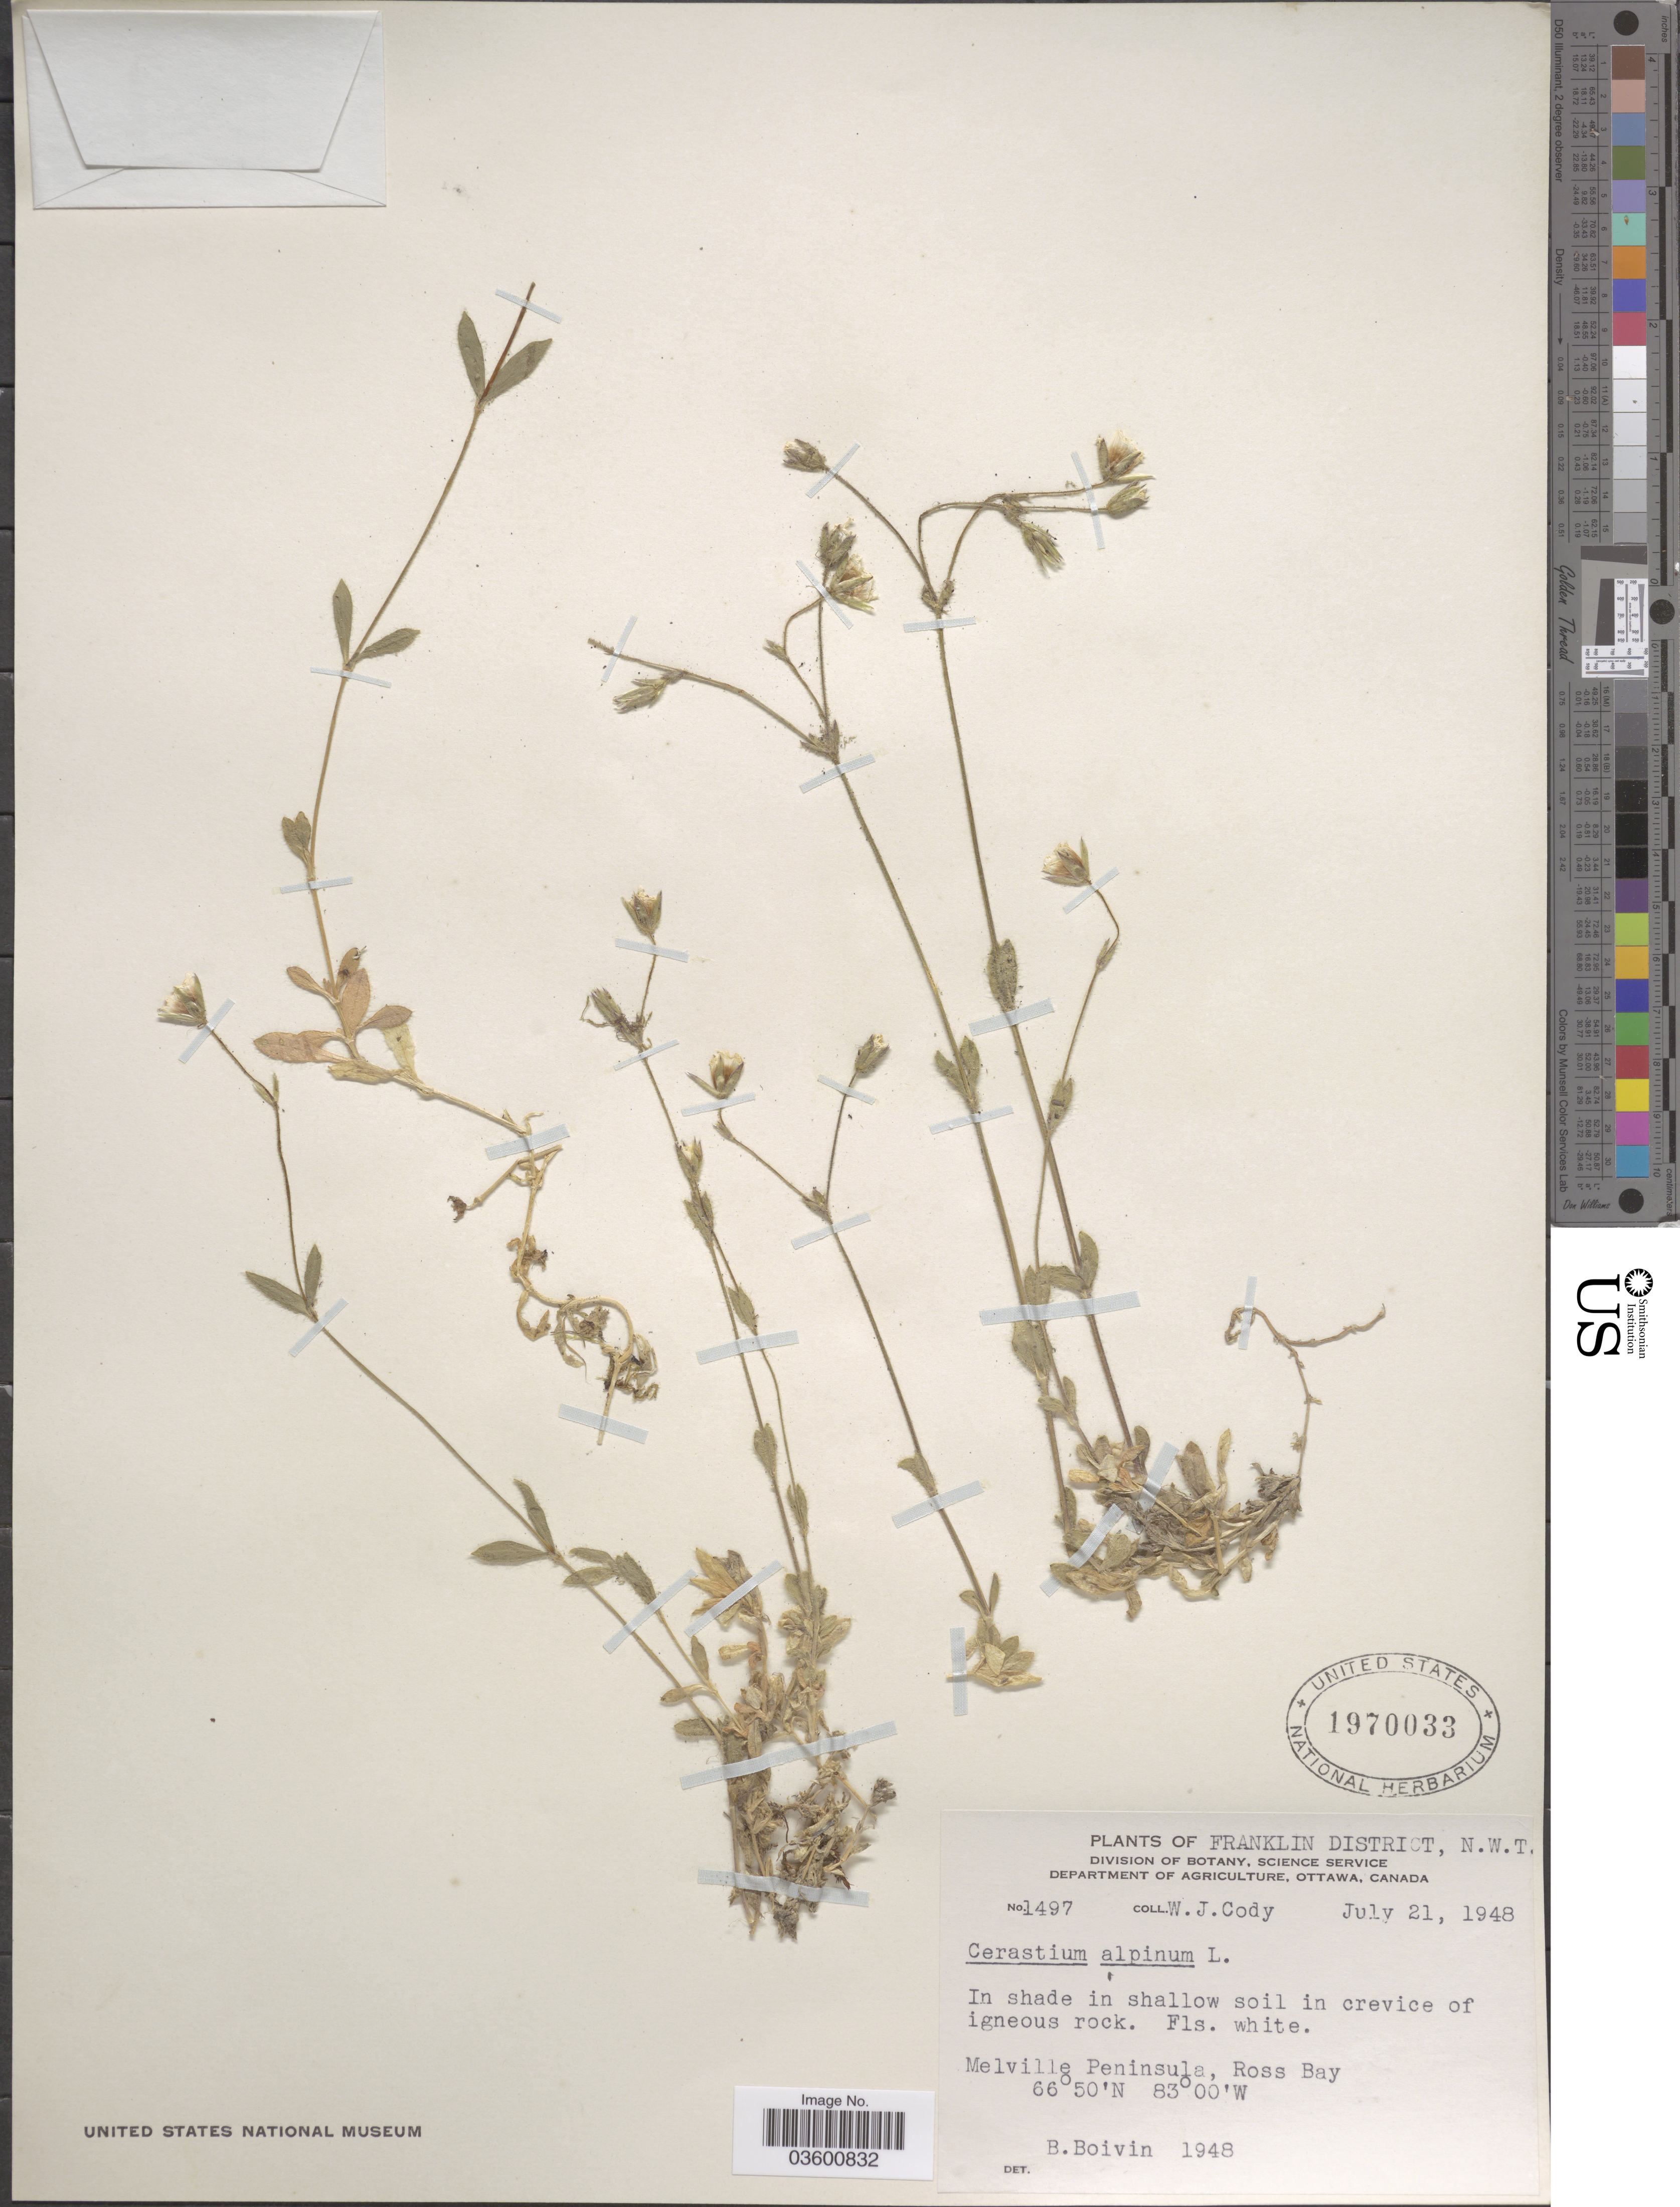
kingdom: Plantae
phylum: Tracheophyta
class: Magnoliopsida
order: Caryophyllales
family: Caryophyllaceae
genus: Cerastium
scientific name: Cerastium alpinum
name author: L.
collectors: W. Cody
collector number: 1497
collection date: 1948-07-21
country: Canada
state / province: Northwest Territories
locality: Franklin District. Melville Peninsula, Ross Bay.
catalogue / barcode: US 1970033